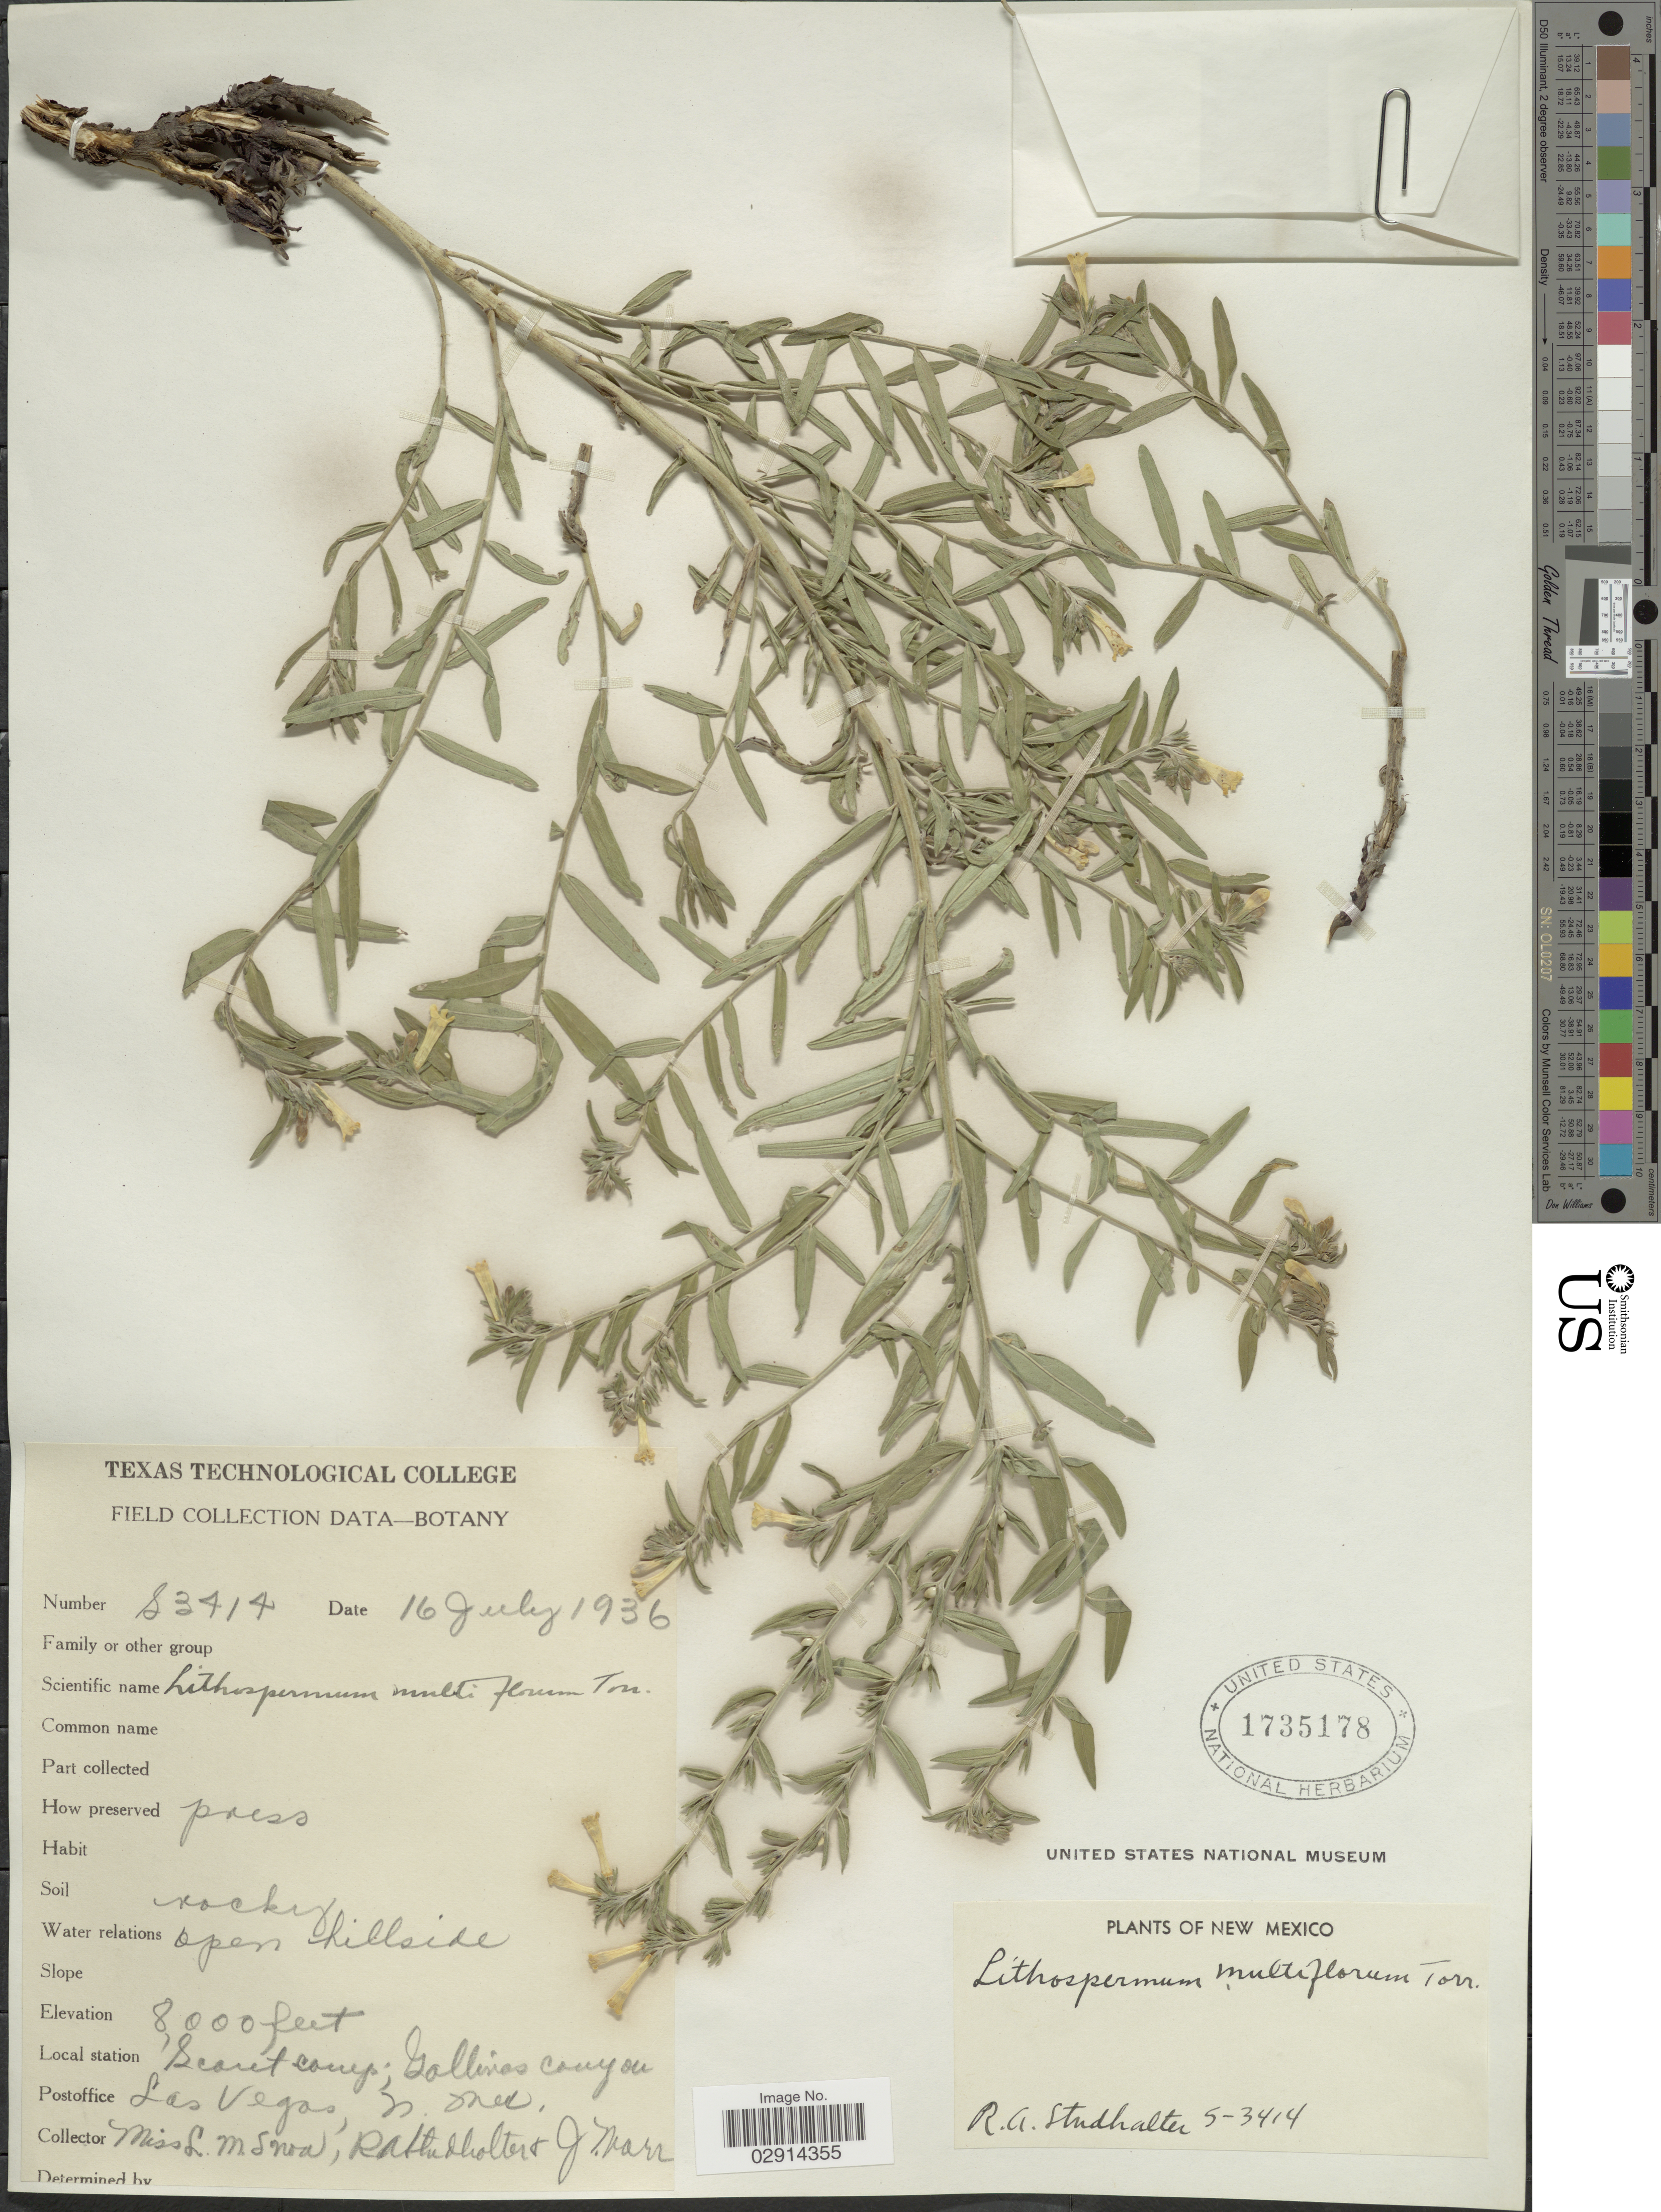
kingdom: Plantae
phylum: Tracheophyta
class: Magnoliopsida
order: Boraginales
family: Boraginaceae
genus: Lithospermum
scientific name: Lithospermum multiflorum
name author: Torr. ex A. Gray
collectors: L. M. Snow, R. Studhalter & J. Morr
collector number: S-3414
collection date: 1936-07-16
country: United States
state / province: New Mexico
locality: Scout camp; Gallinas Canyon, Las Vegas.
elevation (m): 2438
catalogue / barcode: US 1735178